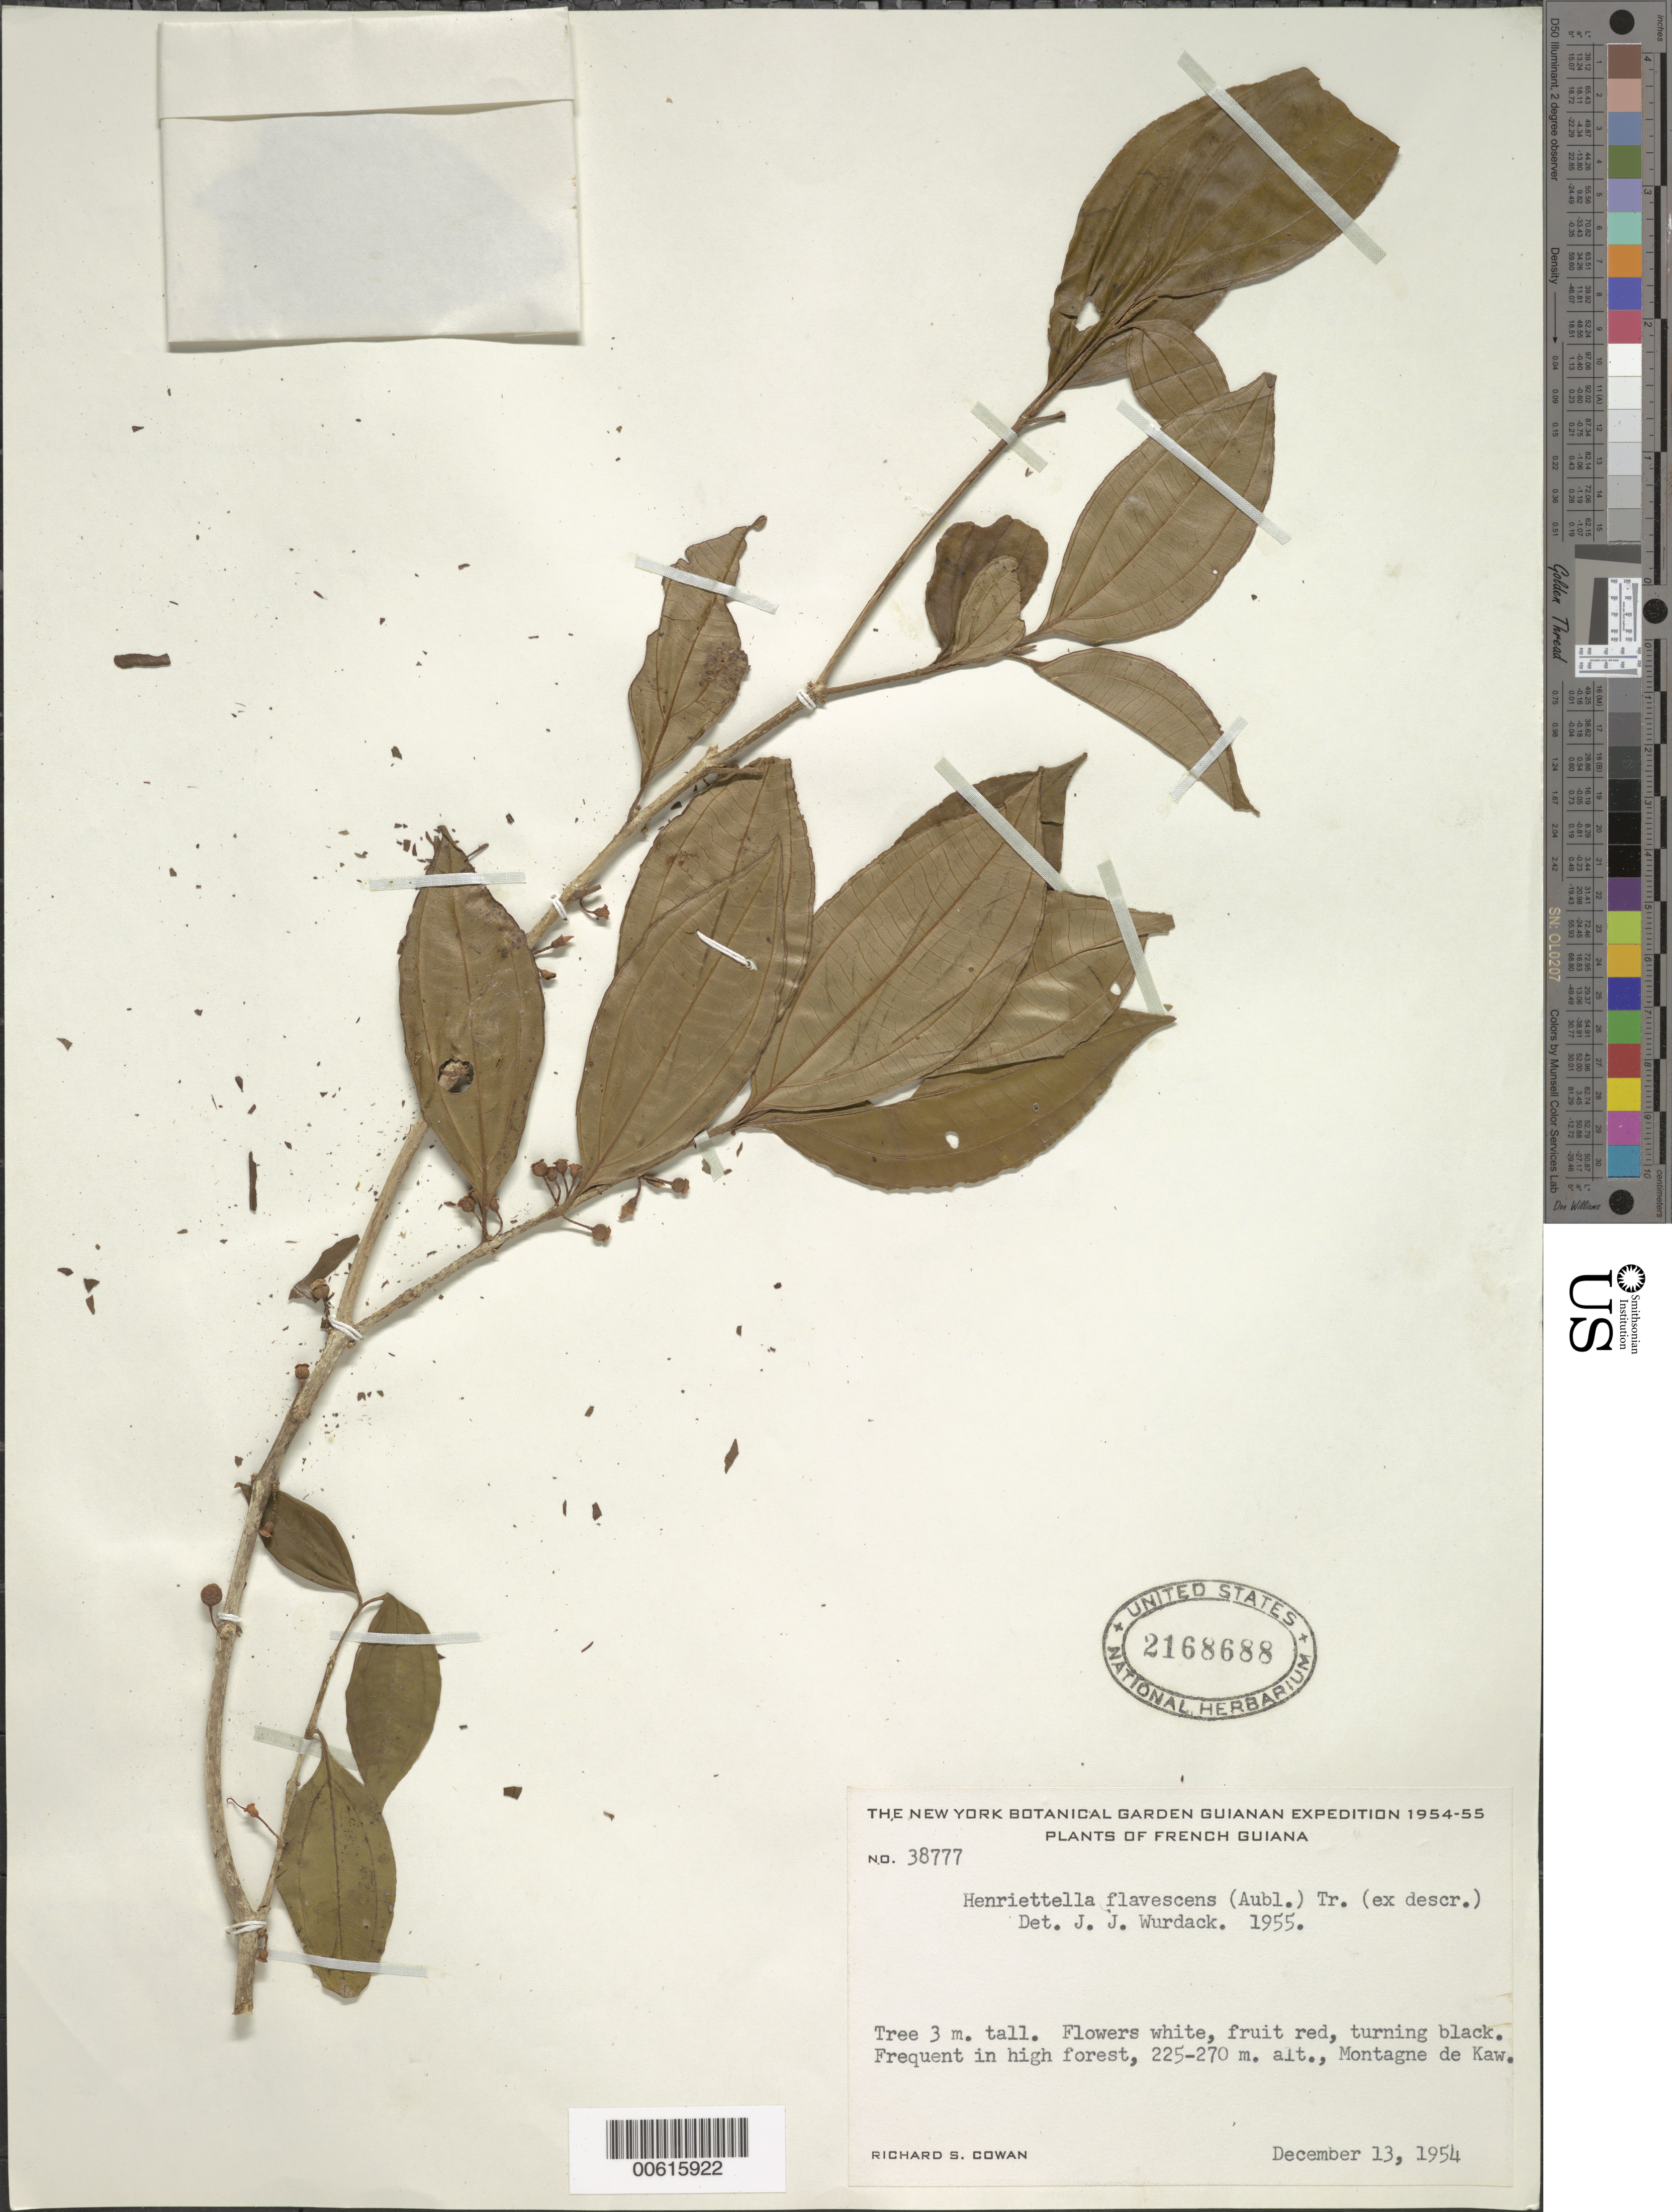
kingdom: Plantae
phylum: Tracheophyta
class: Magnoliopsida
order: Myrtales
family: Melastomataceae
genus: Henriettea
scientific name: Henriettea flavescens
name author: (Aubl.) Baill.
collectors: R. S. Cowan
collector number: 38777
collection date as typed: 13-Dec-54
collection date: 1954-12-13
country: French Guiana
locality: Montagne de Kaw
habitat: High forest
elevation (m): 225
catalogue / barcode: US 2168688